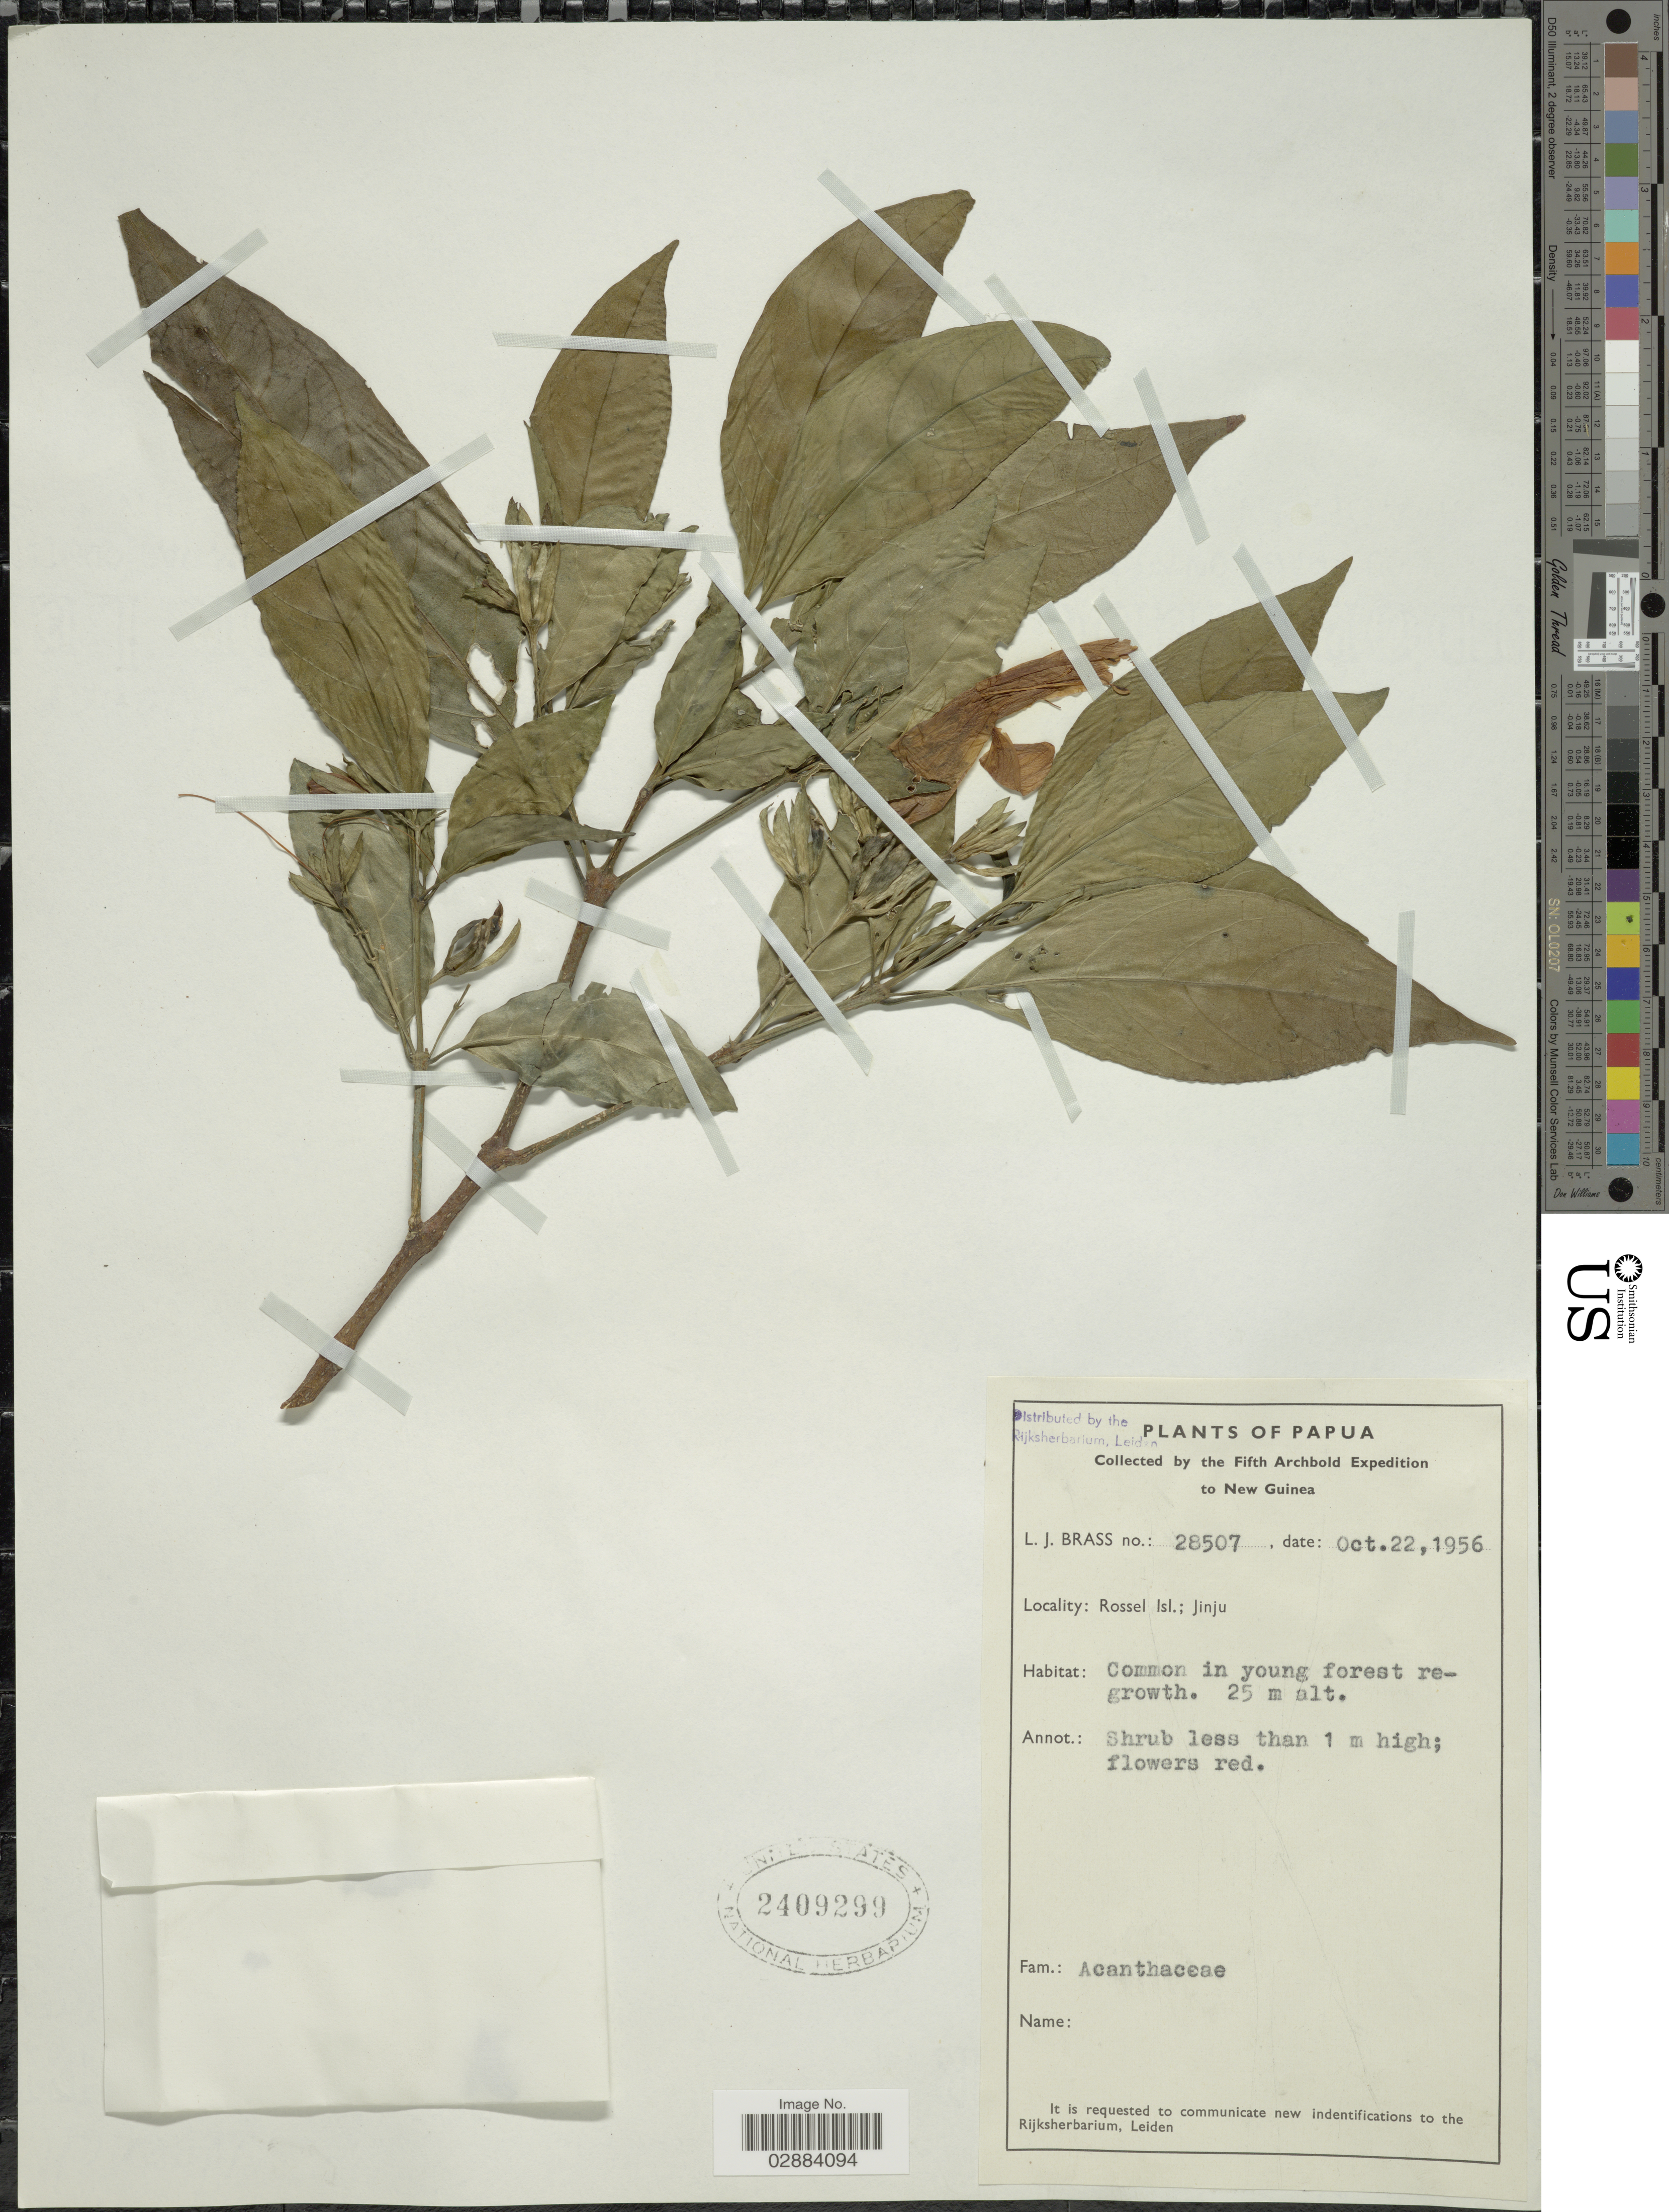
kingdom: Plantae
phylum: Tracheophyta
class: Magnoliopsida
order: Lamiales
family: Acanthaceae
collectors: L. J. Brass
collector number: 28507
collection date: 1956-10-22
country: Indonesia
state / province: Papua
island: New Guinea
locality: Papua to New Guinea. Rossel Isl.: Jinju.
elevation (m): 25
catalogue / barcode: US 2409299